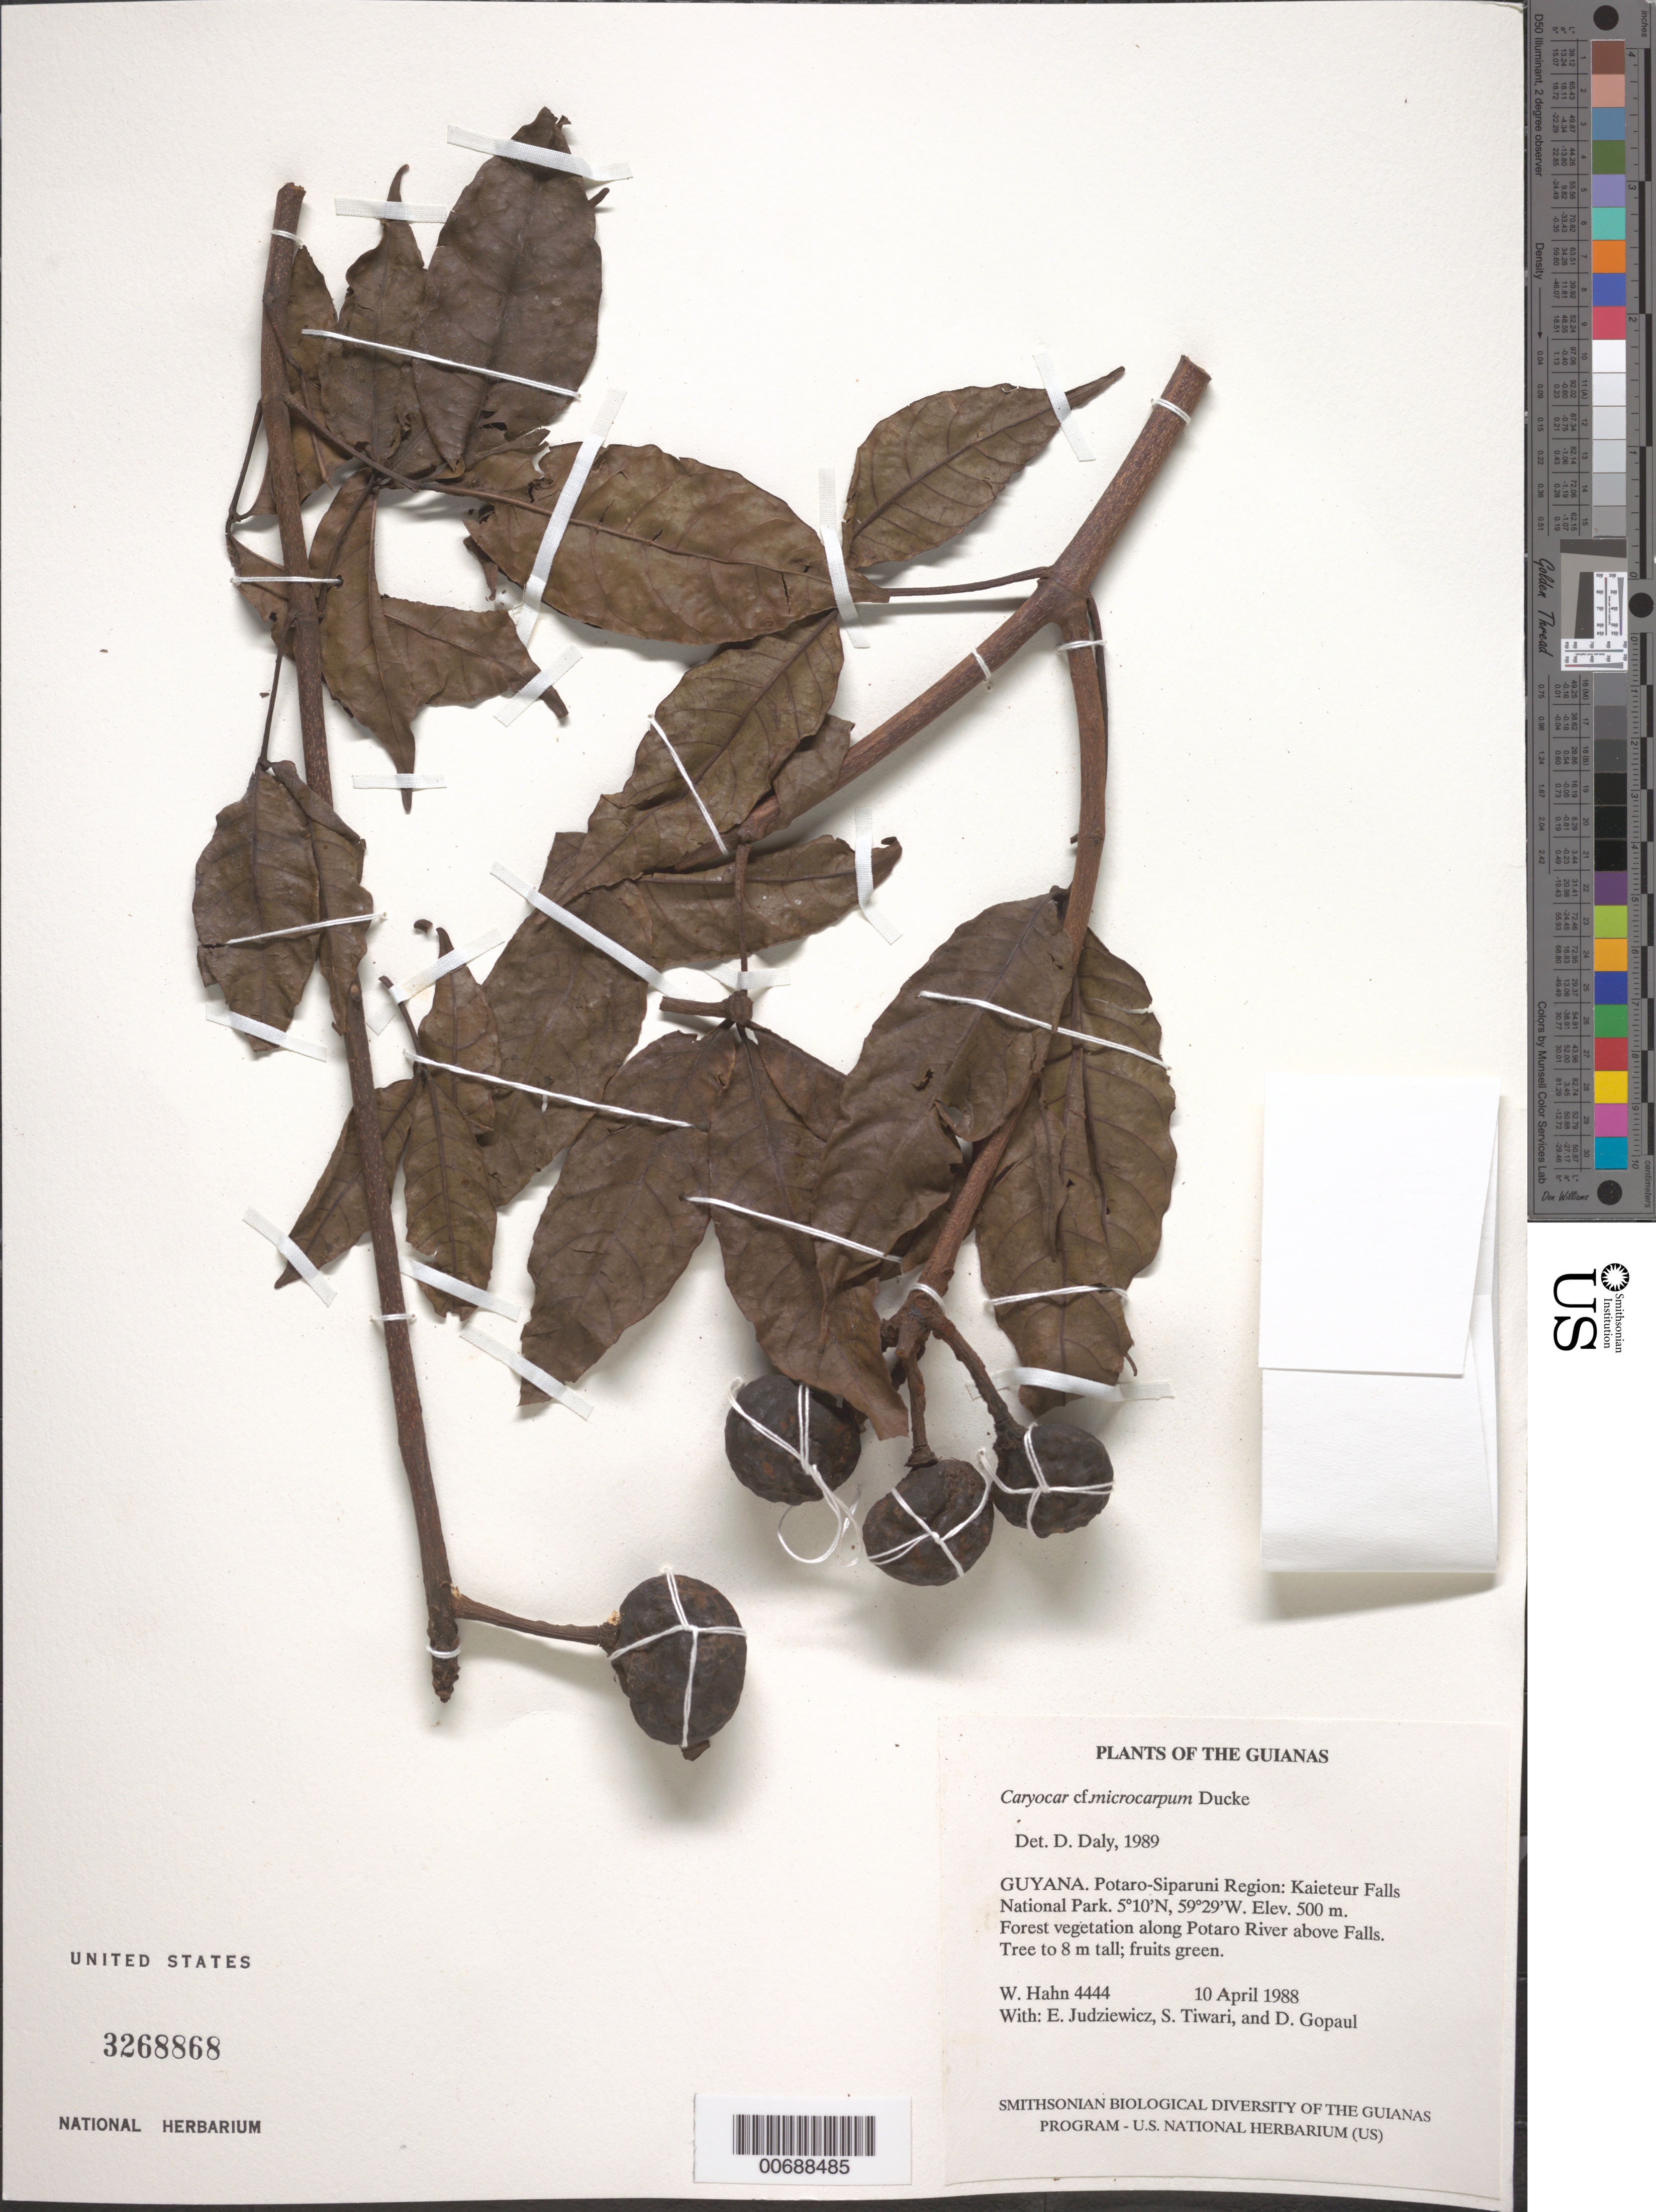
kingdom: Plantae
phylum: Tracheophyta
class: Magnoliopsida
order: Malpighiales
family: Caryocaraceae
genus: Caryocar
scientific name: Caryocar microcarpum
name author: Ducke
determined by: Daly, D. C.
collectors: W. Hahn, E. J. Judziewicz, S. Tiwari & D. Gopaul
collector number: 4444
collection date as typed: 10 April 1988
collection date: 1988-04-10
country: Guyana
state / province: Potaro-Siparuni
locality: Kaieteur Falls National Park. Along Potaro River above falls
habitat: Forest vegetation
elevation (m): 500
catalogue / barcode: US 3268868